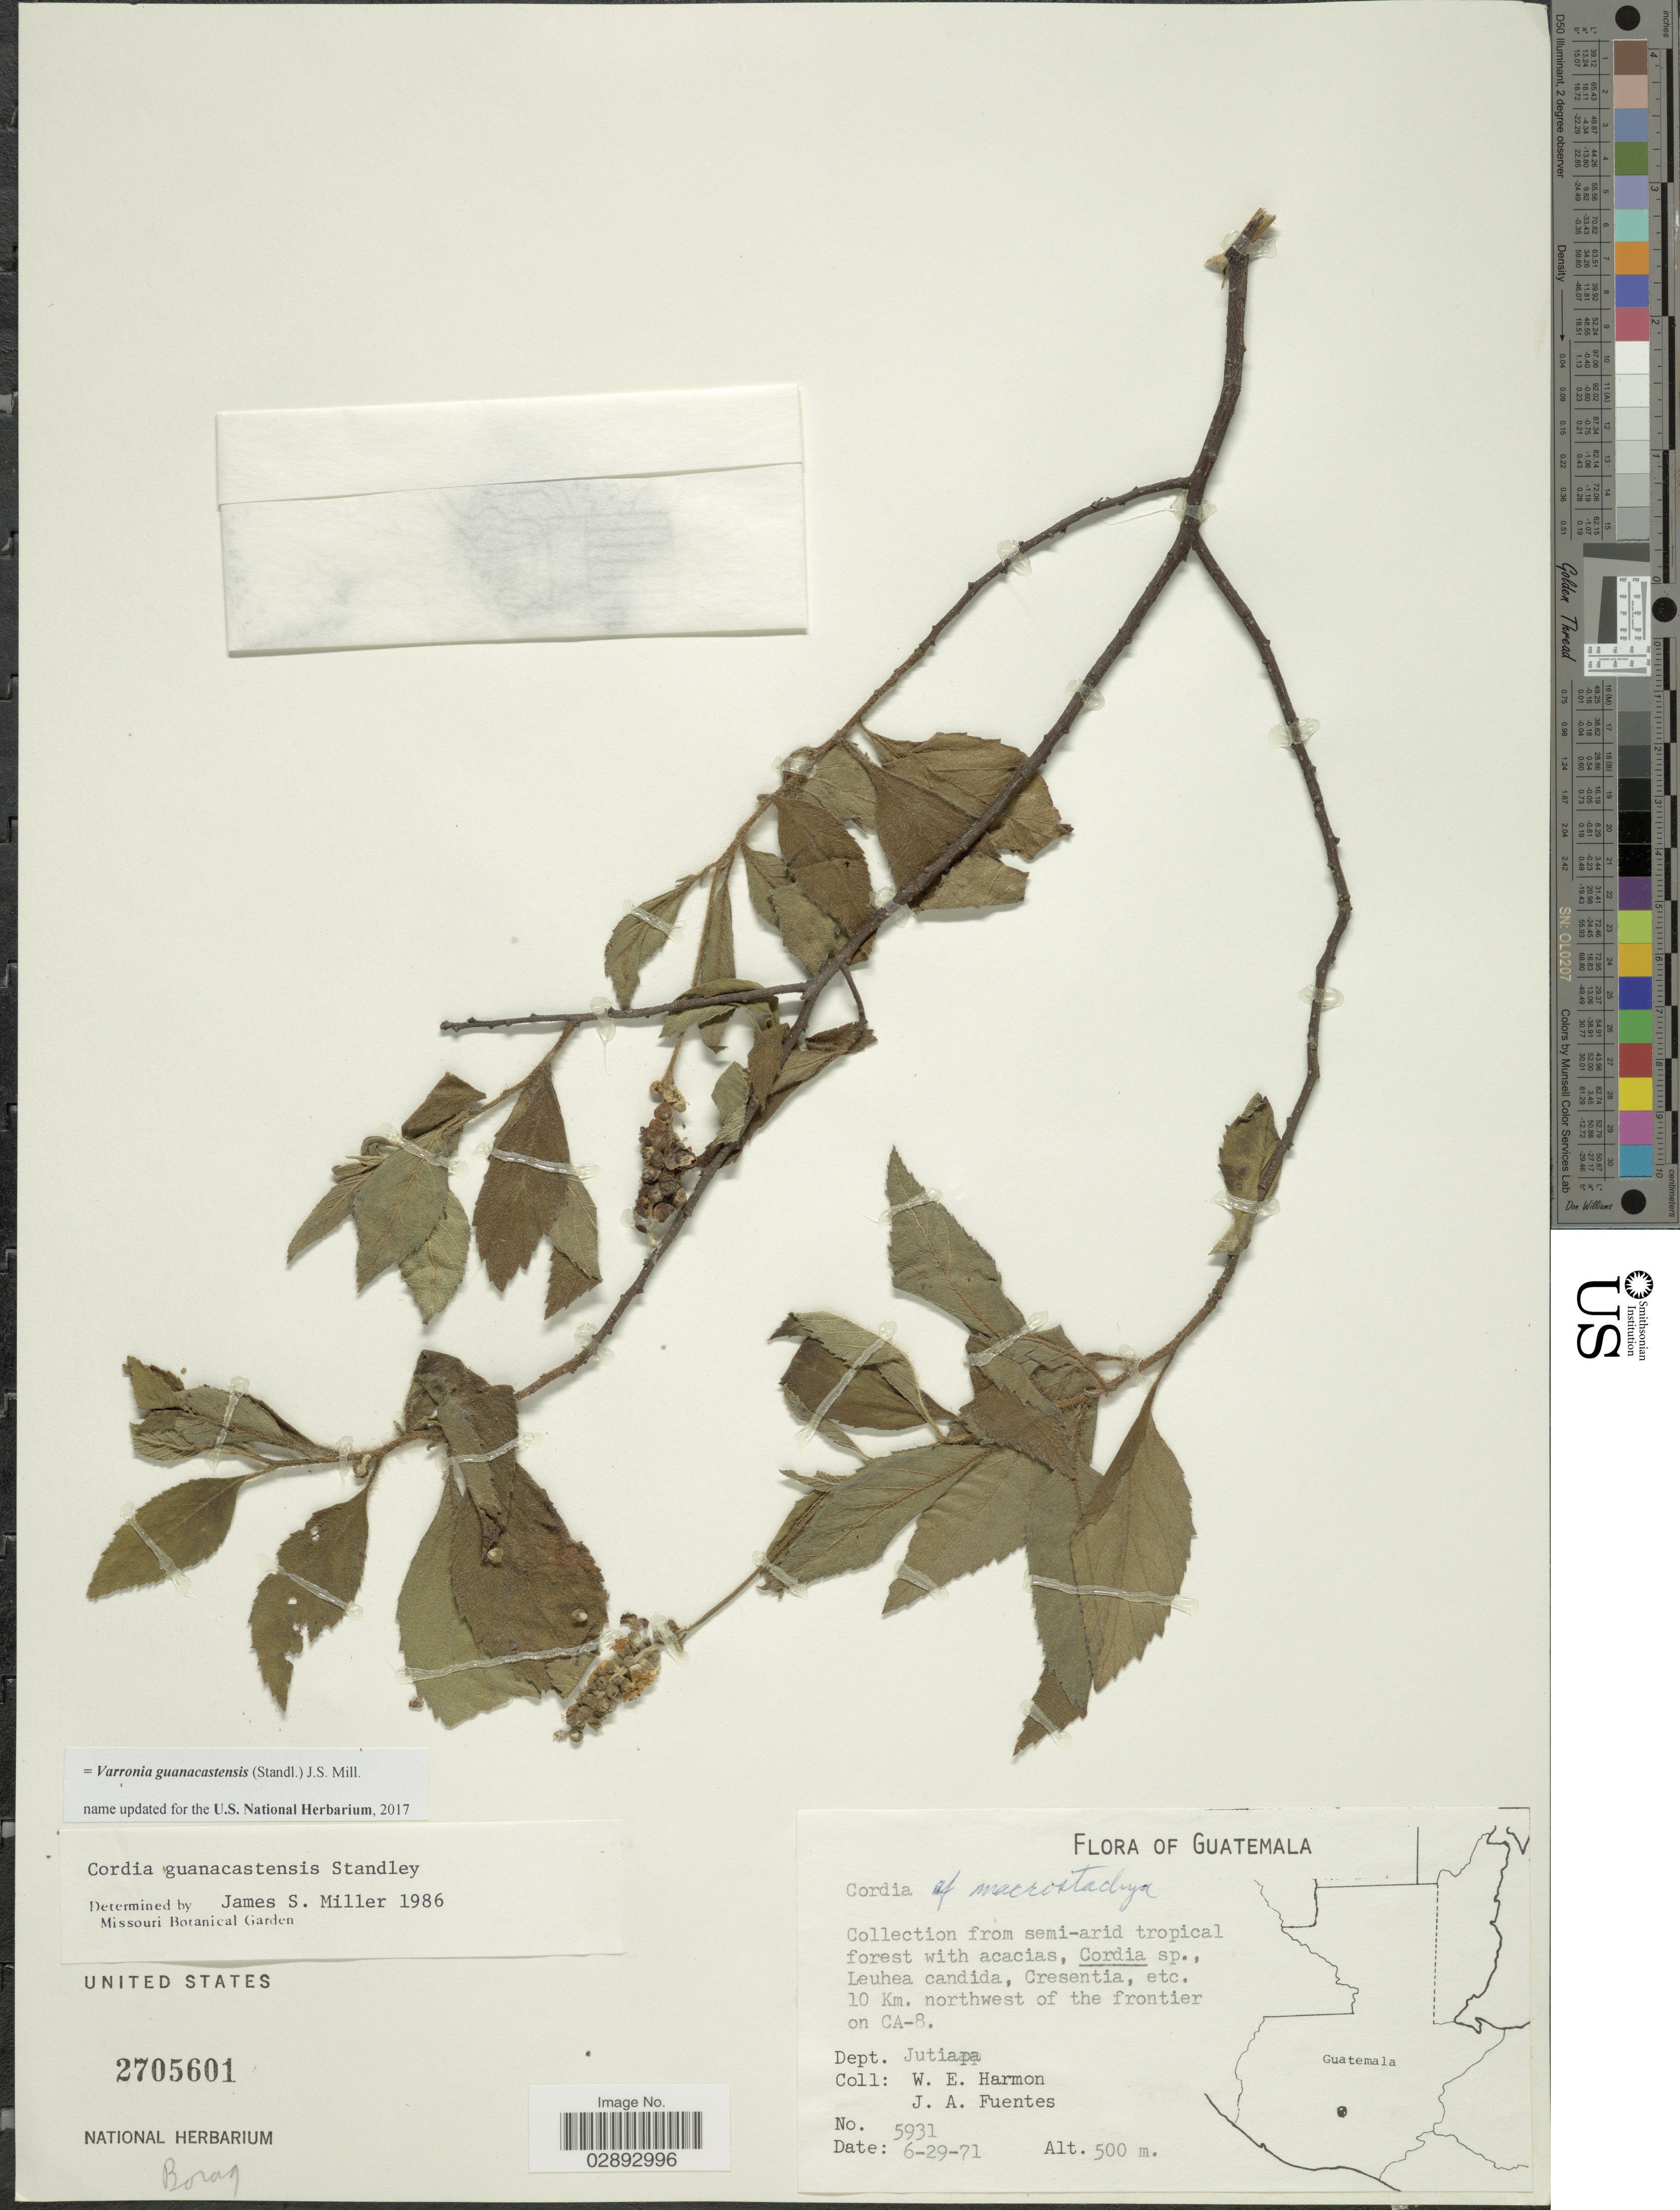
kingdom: Plantae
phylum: Tracheophyta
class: Magnoliopsida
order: Boraginales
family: Cordiaceae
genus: Varronia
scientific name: Varronia guanacastensis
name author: (Standl.) J.S. Mill.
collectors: W. E. Harmon & J. Fuentes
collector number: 5931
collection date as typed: Transcribed d/m/y: 29/6/71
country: Guatemala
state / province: Jutiapa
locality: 10 Km. northwest of the frontier on Ca-8. Dept. Jutiapa.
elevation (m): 500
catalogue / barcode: US 2705601